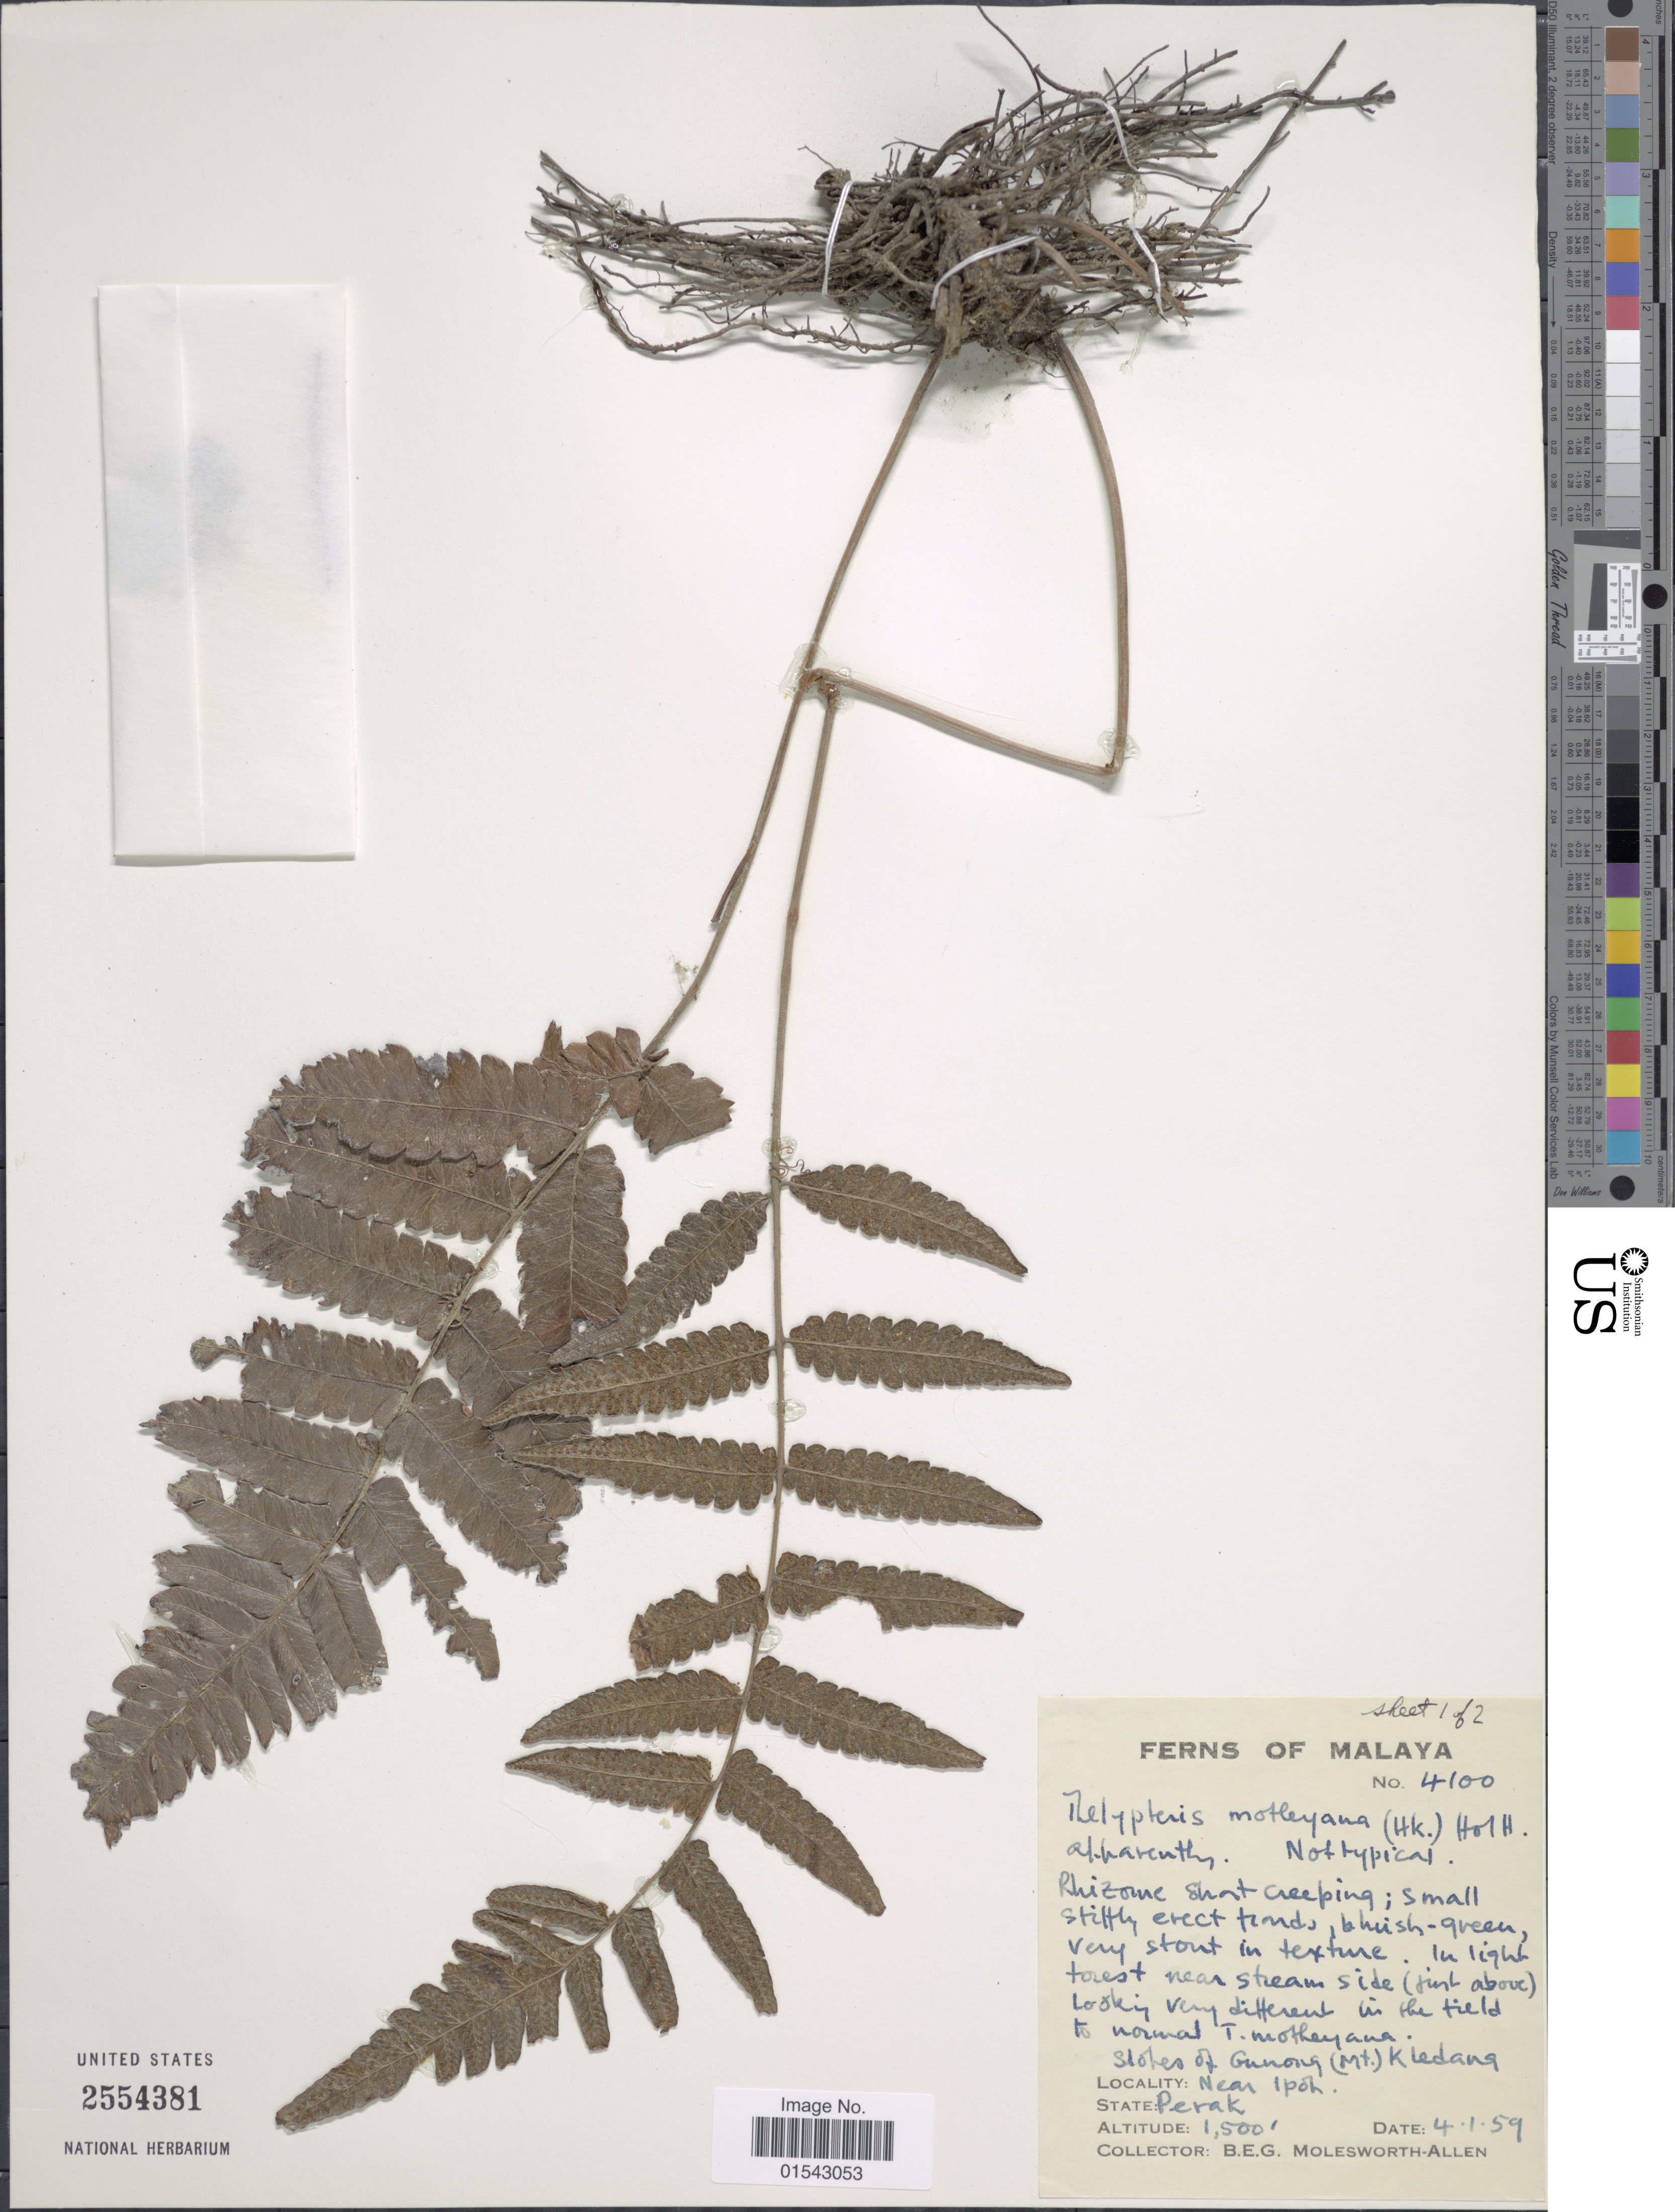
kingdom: Plantae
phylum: Tracheophyta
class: Polypodiopsida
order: Polypodiales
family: Thelypteridaceae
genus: Mesophlebion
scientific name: Mesophlebion motleyanum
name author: (Hook. ex Hook.) Holttum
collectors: B. E. G. Molesworth-Allen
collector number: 4100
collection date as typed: Transcribed d/m/y: 4/1/59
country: Malaysia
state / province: Perak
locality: Slopes of Gunong (Mt.) Kledang [Gunung Keledang], near Ipoh.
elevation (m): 457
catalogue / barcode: US 2554381